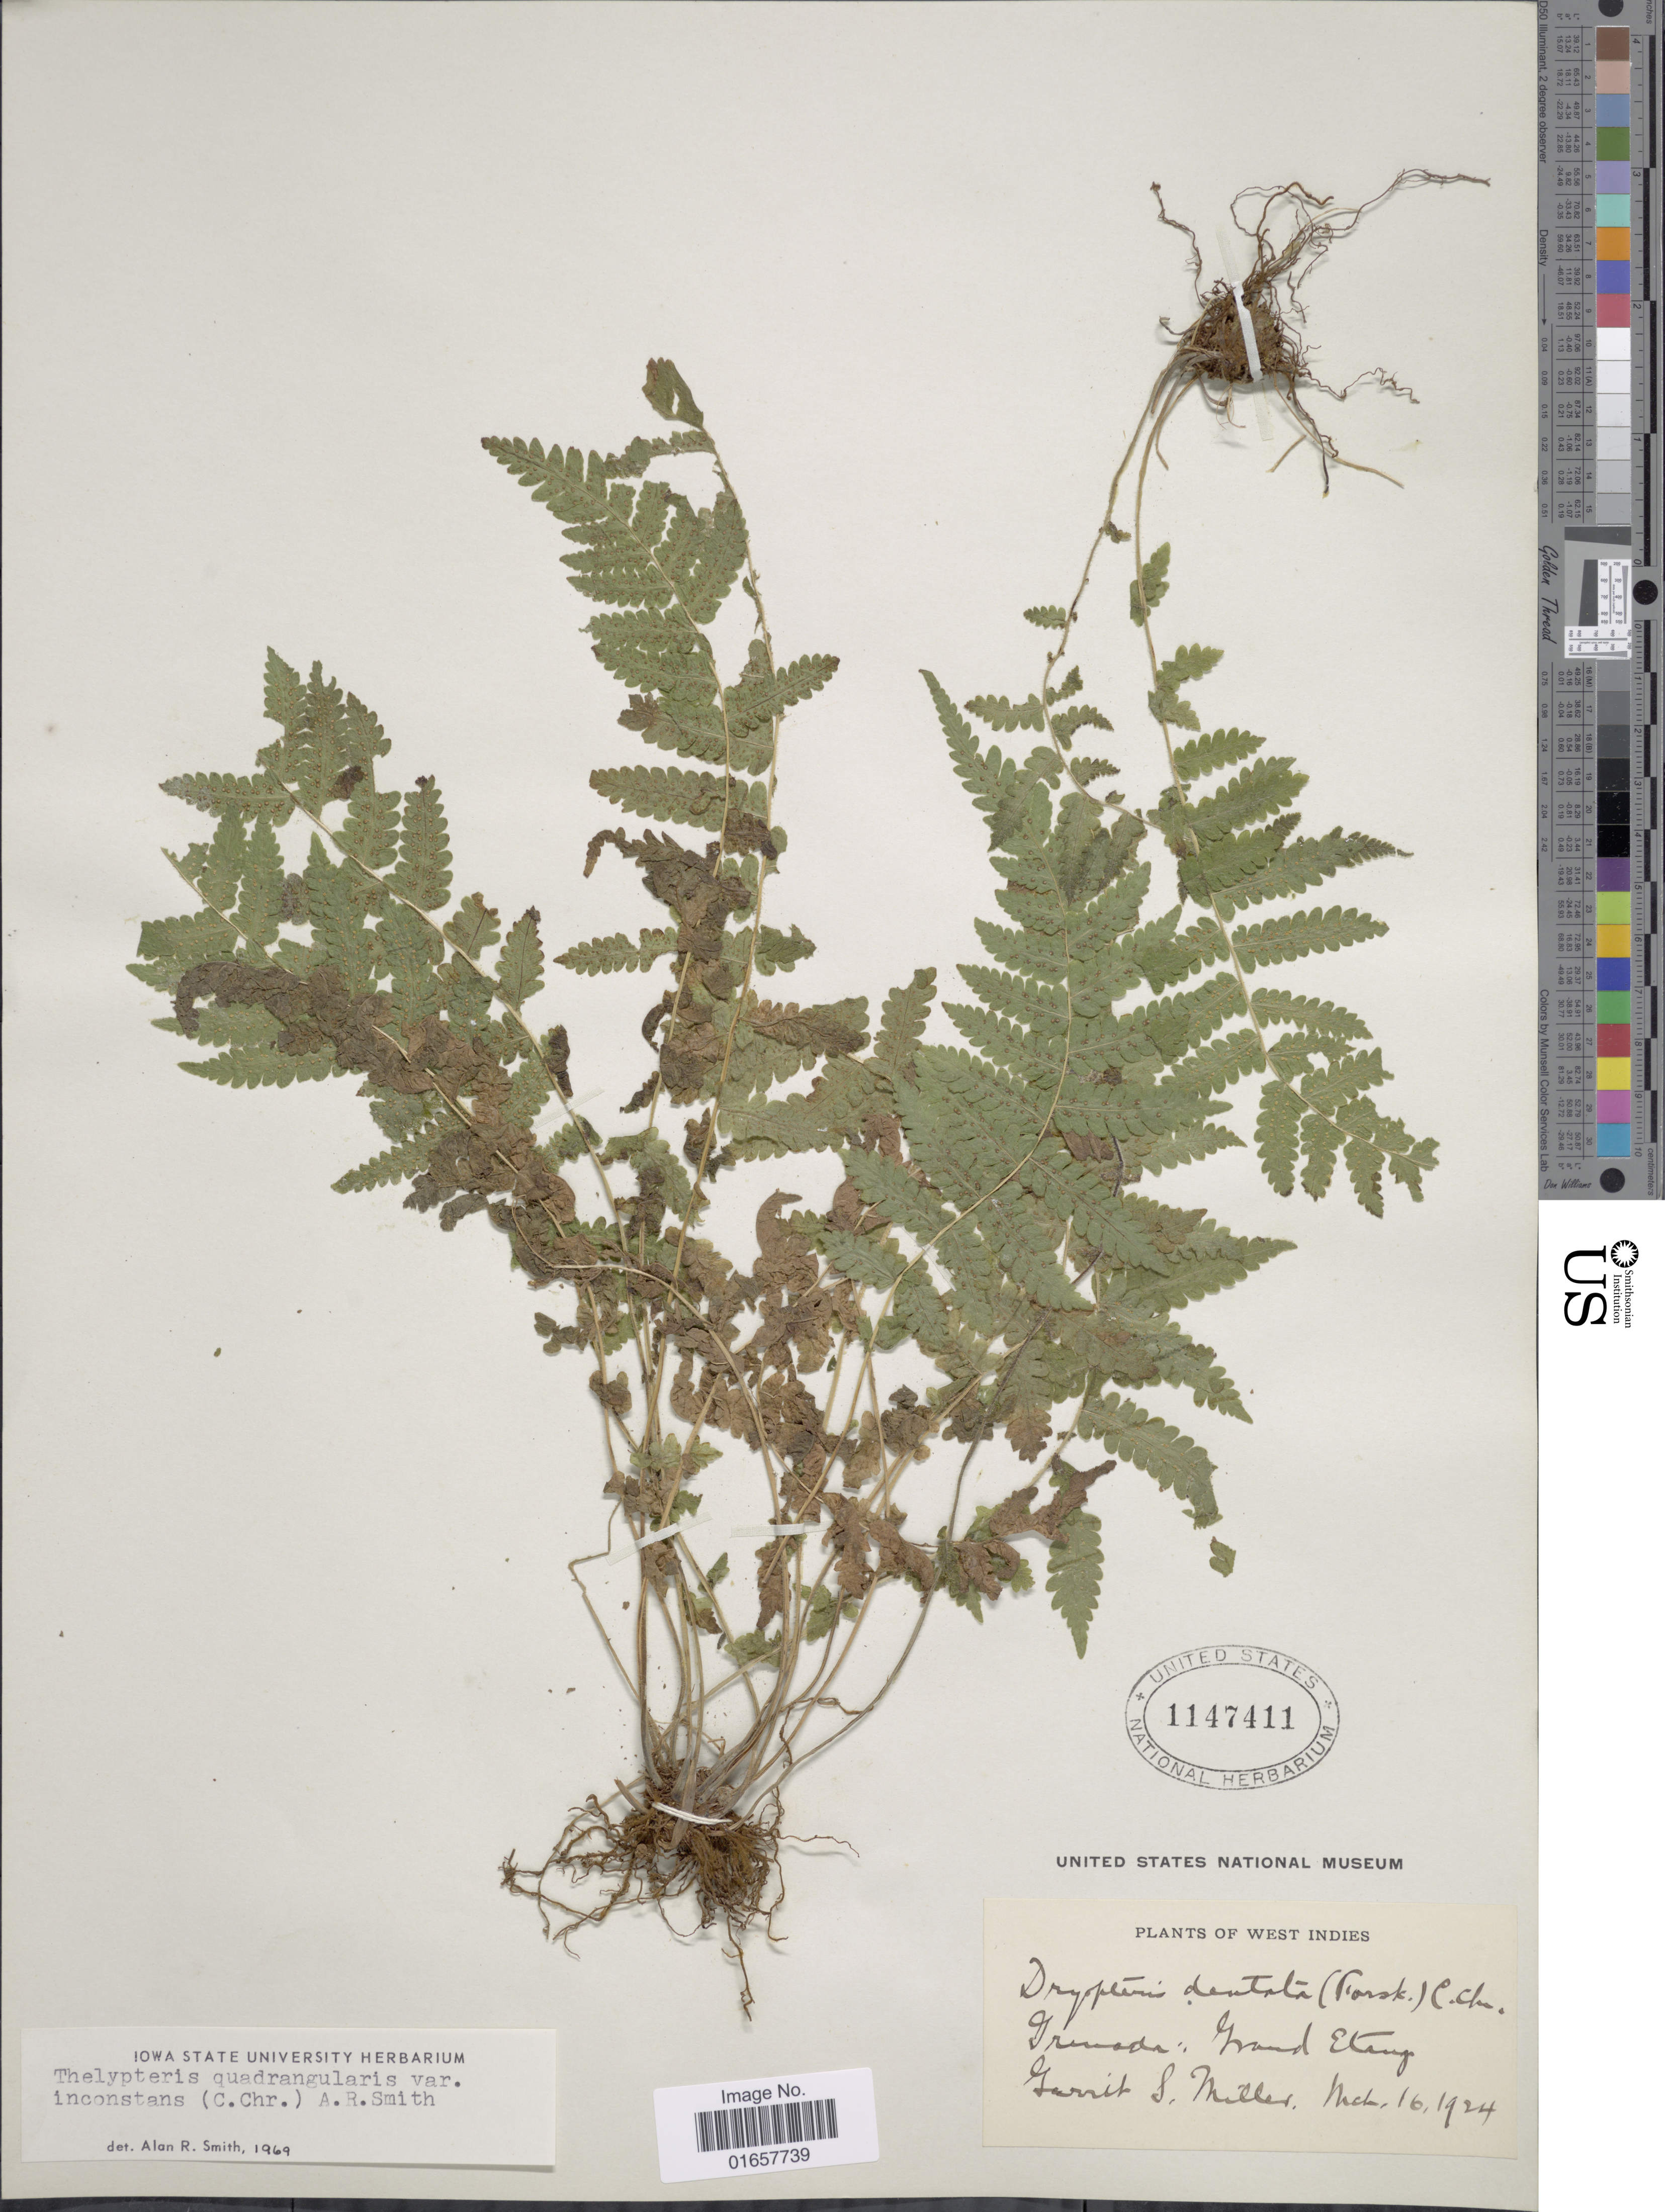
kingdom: Plantae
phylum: Tracheophyta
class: Polypodiopsida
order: Polypodiales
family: Thelypteridaceae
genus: Christella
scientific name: Christella hispidula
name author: (Decne.) Holttum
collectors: G. S. Miller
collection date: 1924-03-16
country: Grenada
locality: West Indies, Grenada: Grand Etang.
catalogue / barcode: US 1147411